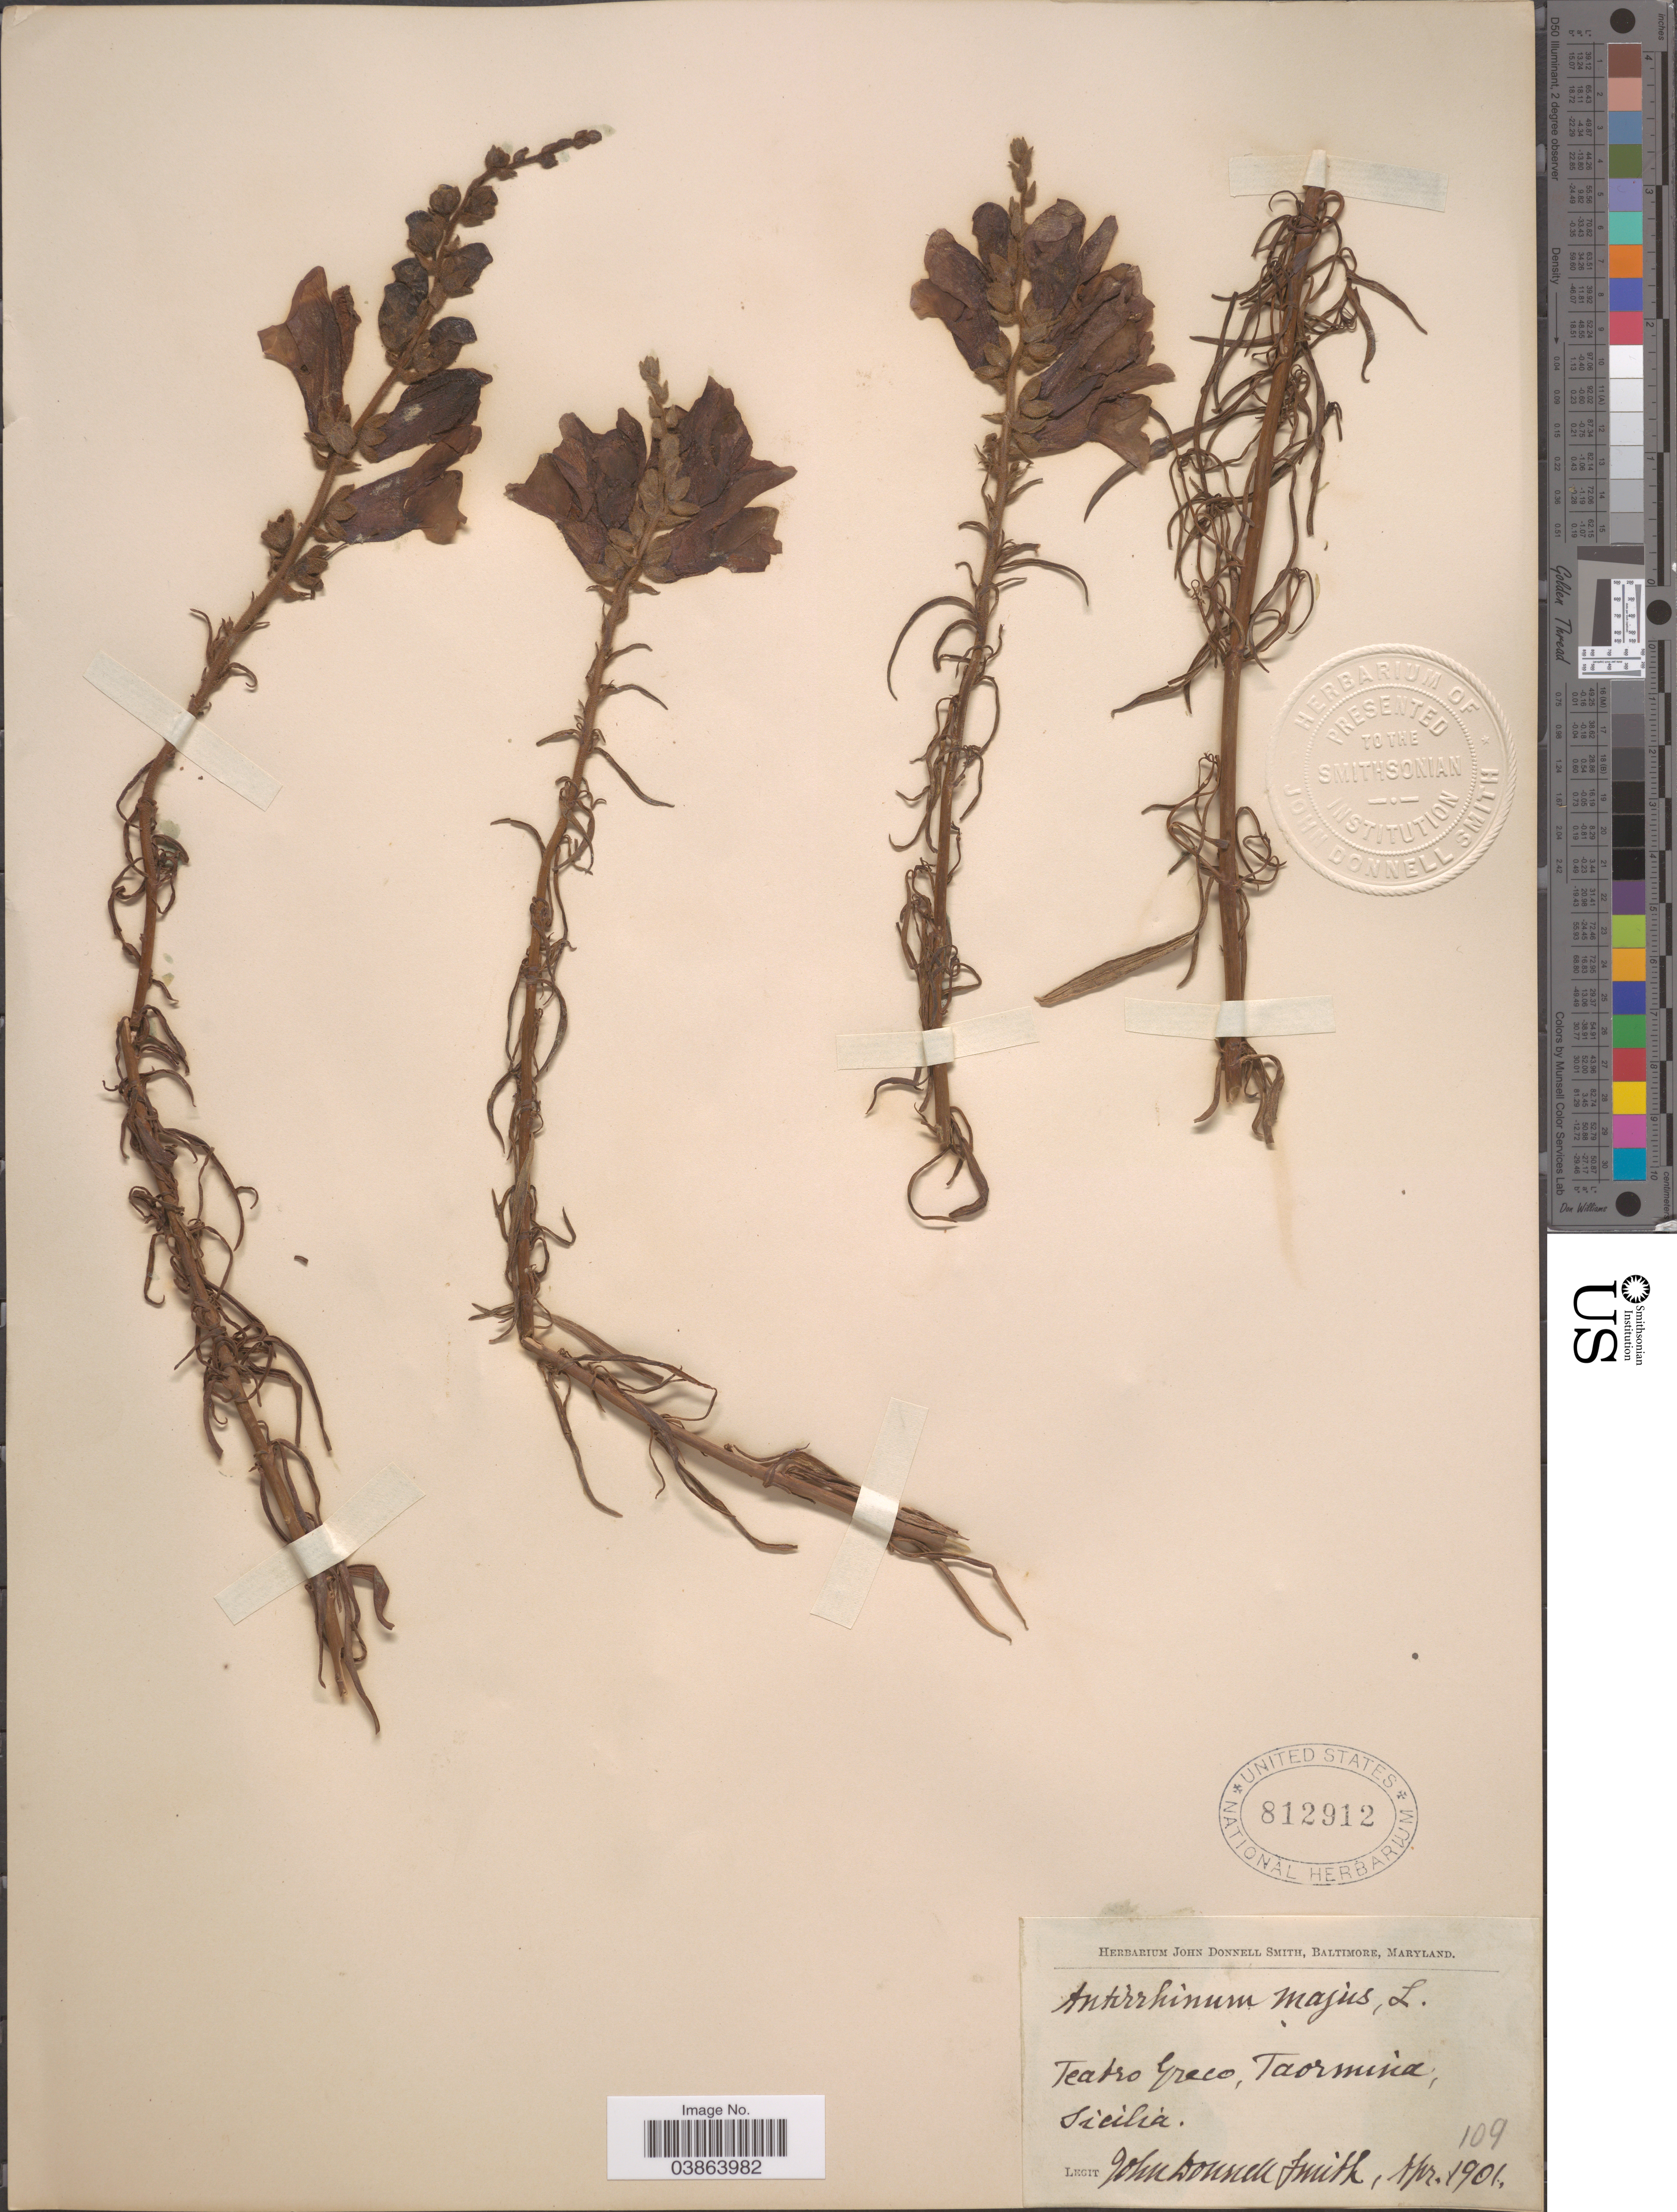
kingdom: Plantae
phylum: Tracheophyta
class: Magnoliopsida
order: Lamiales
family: Plantaginaceae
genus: Antirrhinum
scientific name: Antirrhinum majus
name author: L.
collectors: J. Donnell Smith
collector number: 109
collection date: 1901-04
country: Italy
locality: Teatro Greco, Taormina, Sicilia.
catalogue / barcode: US 812912